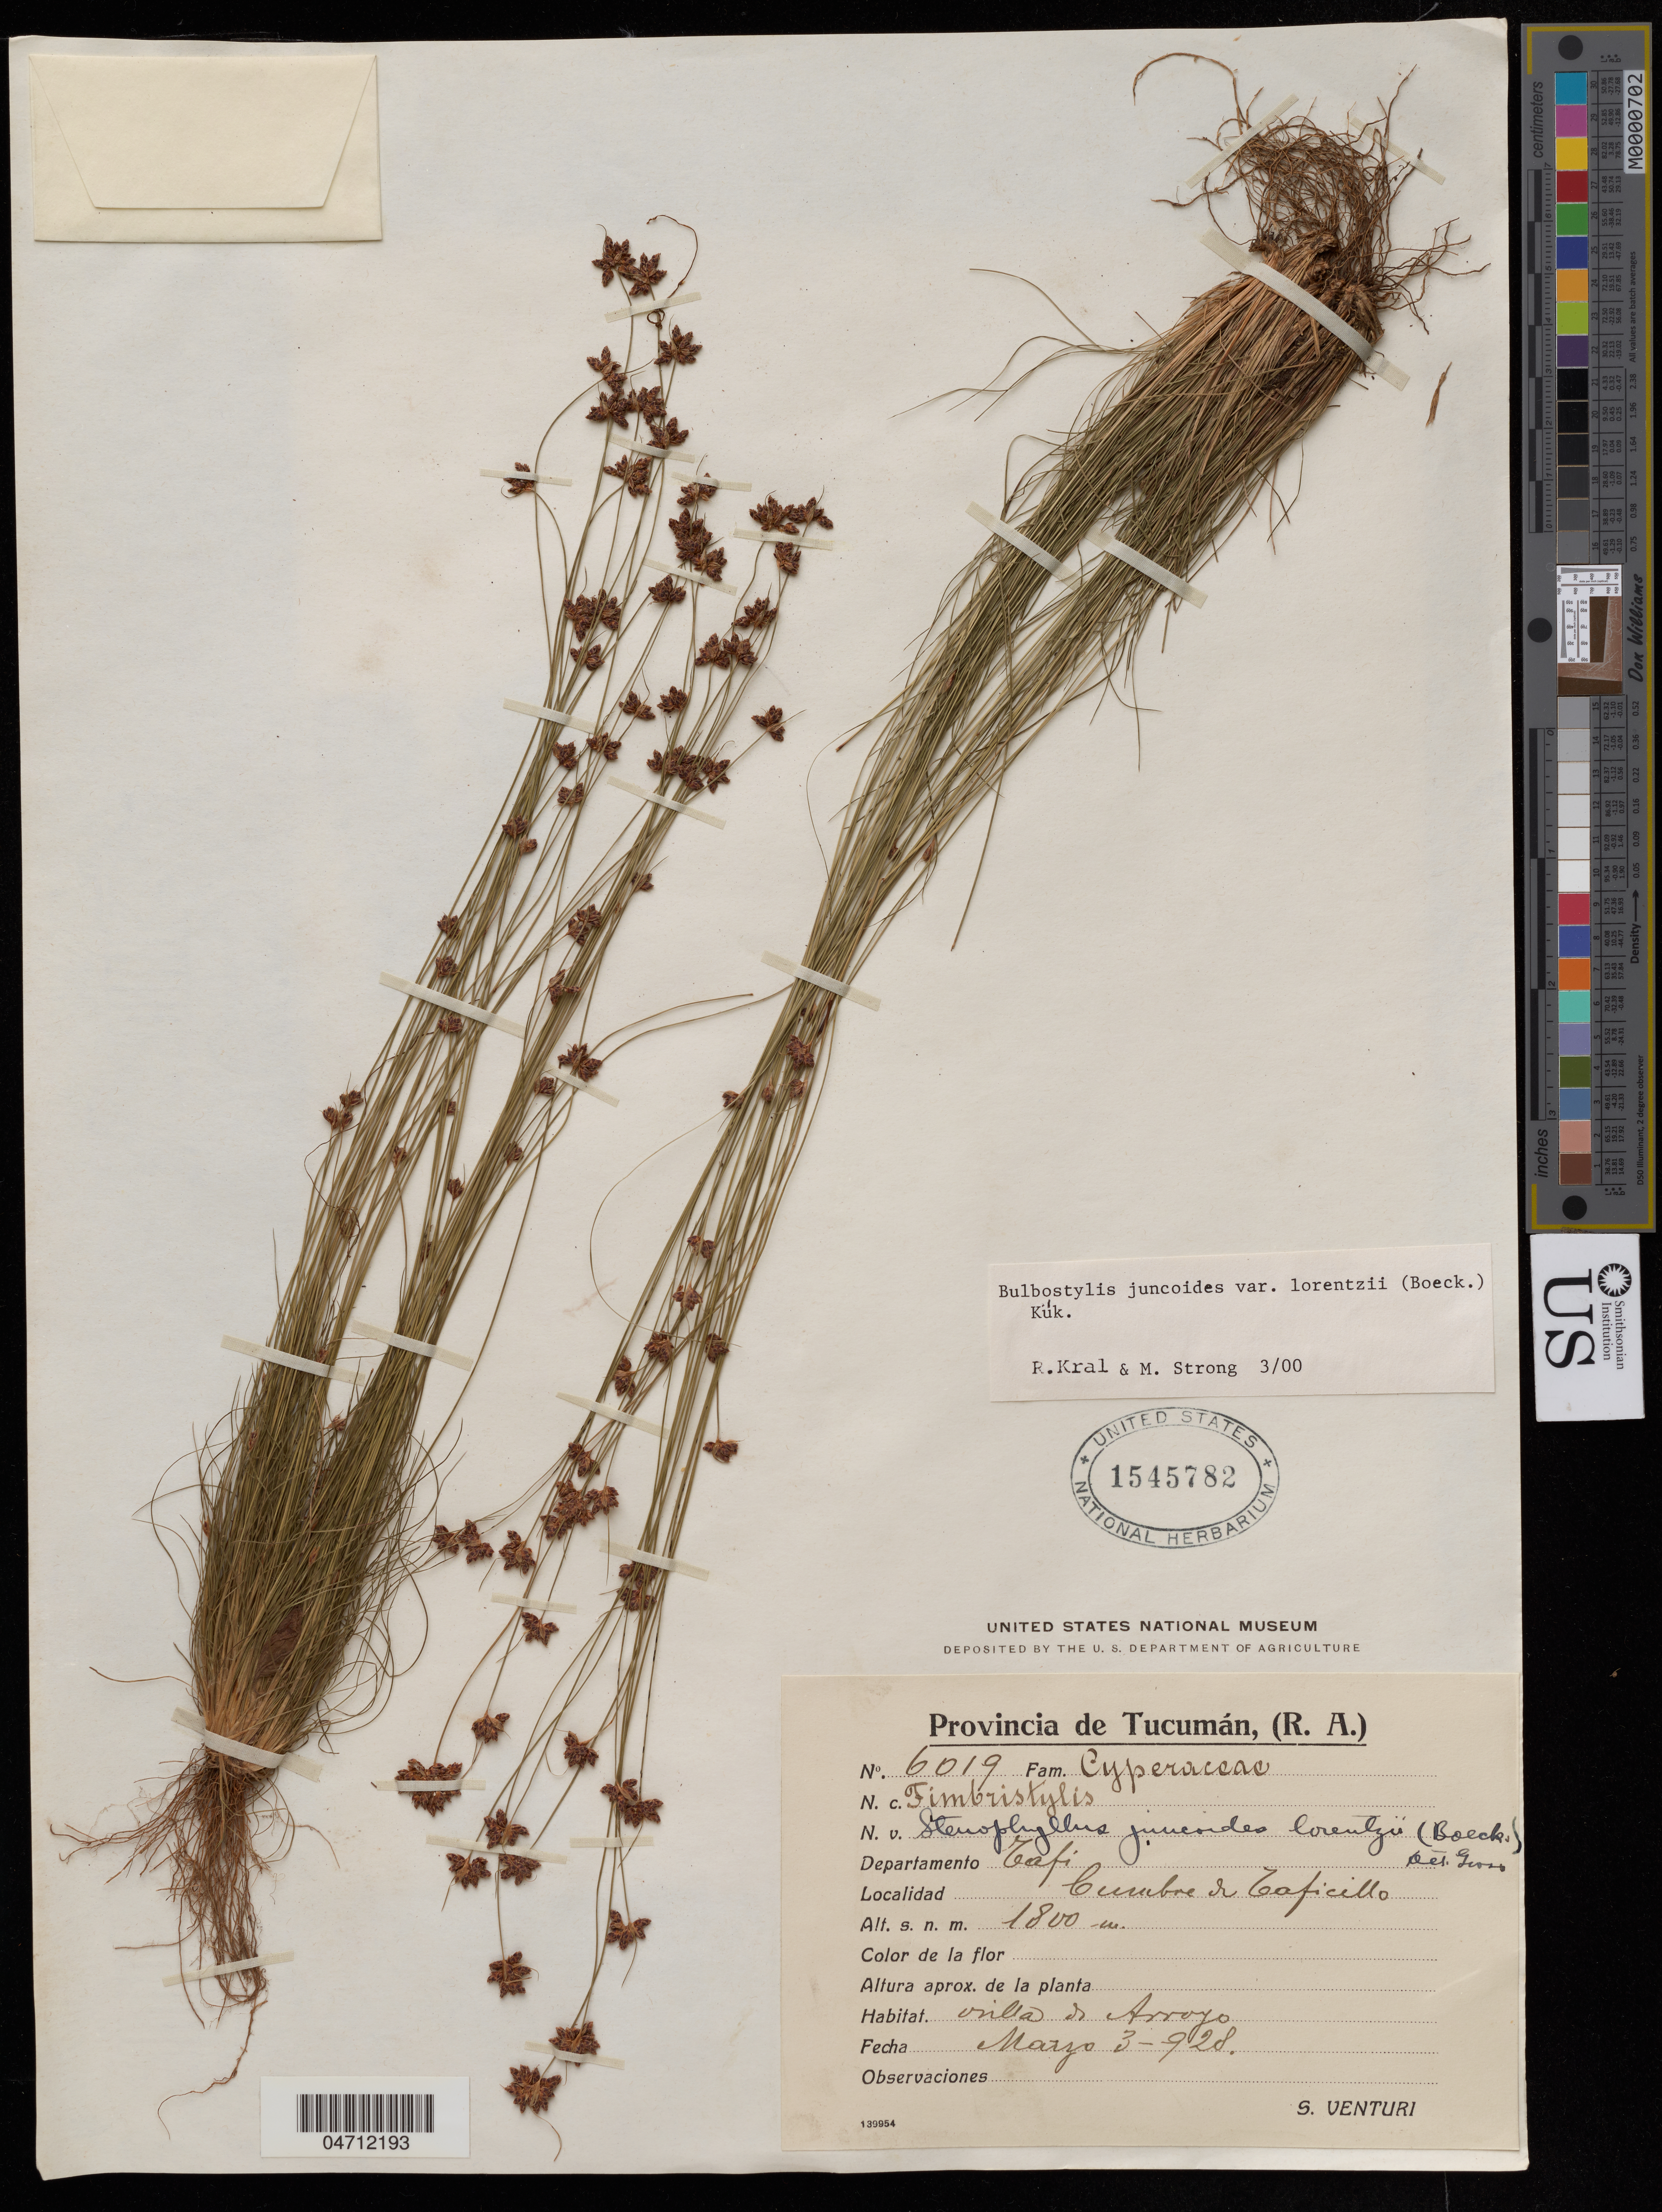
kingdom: Plantae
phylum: Tracheophyta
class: Liliopsida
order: Poales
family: Cyperaceae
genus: Bulbostylis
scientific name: Bulbostylis juncoides var. lorentzii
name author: (Boeckeler) Kük. ex Osten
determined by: Kral, R.; Strong, M. T.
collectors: S. Venturi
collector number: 6019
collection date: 1928-05-03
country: Argentina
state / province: Tucuman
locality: Departamento Tafi, Cumbro de Taficillo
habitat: Orilla de Arroyo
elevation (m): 1800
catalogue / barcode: US 1545782